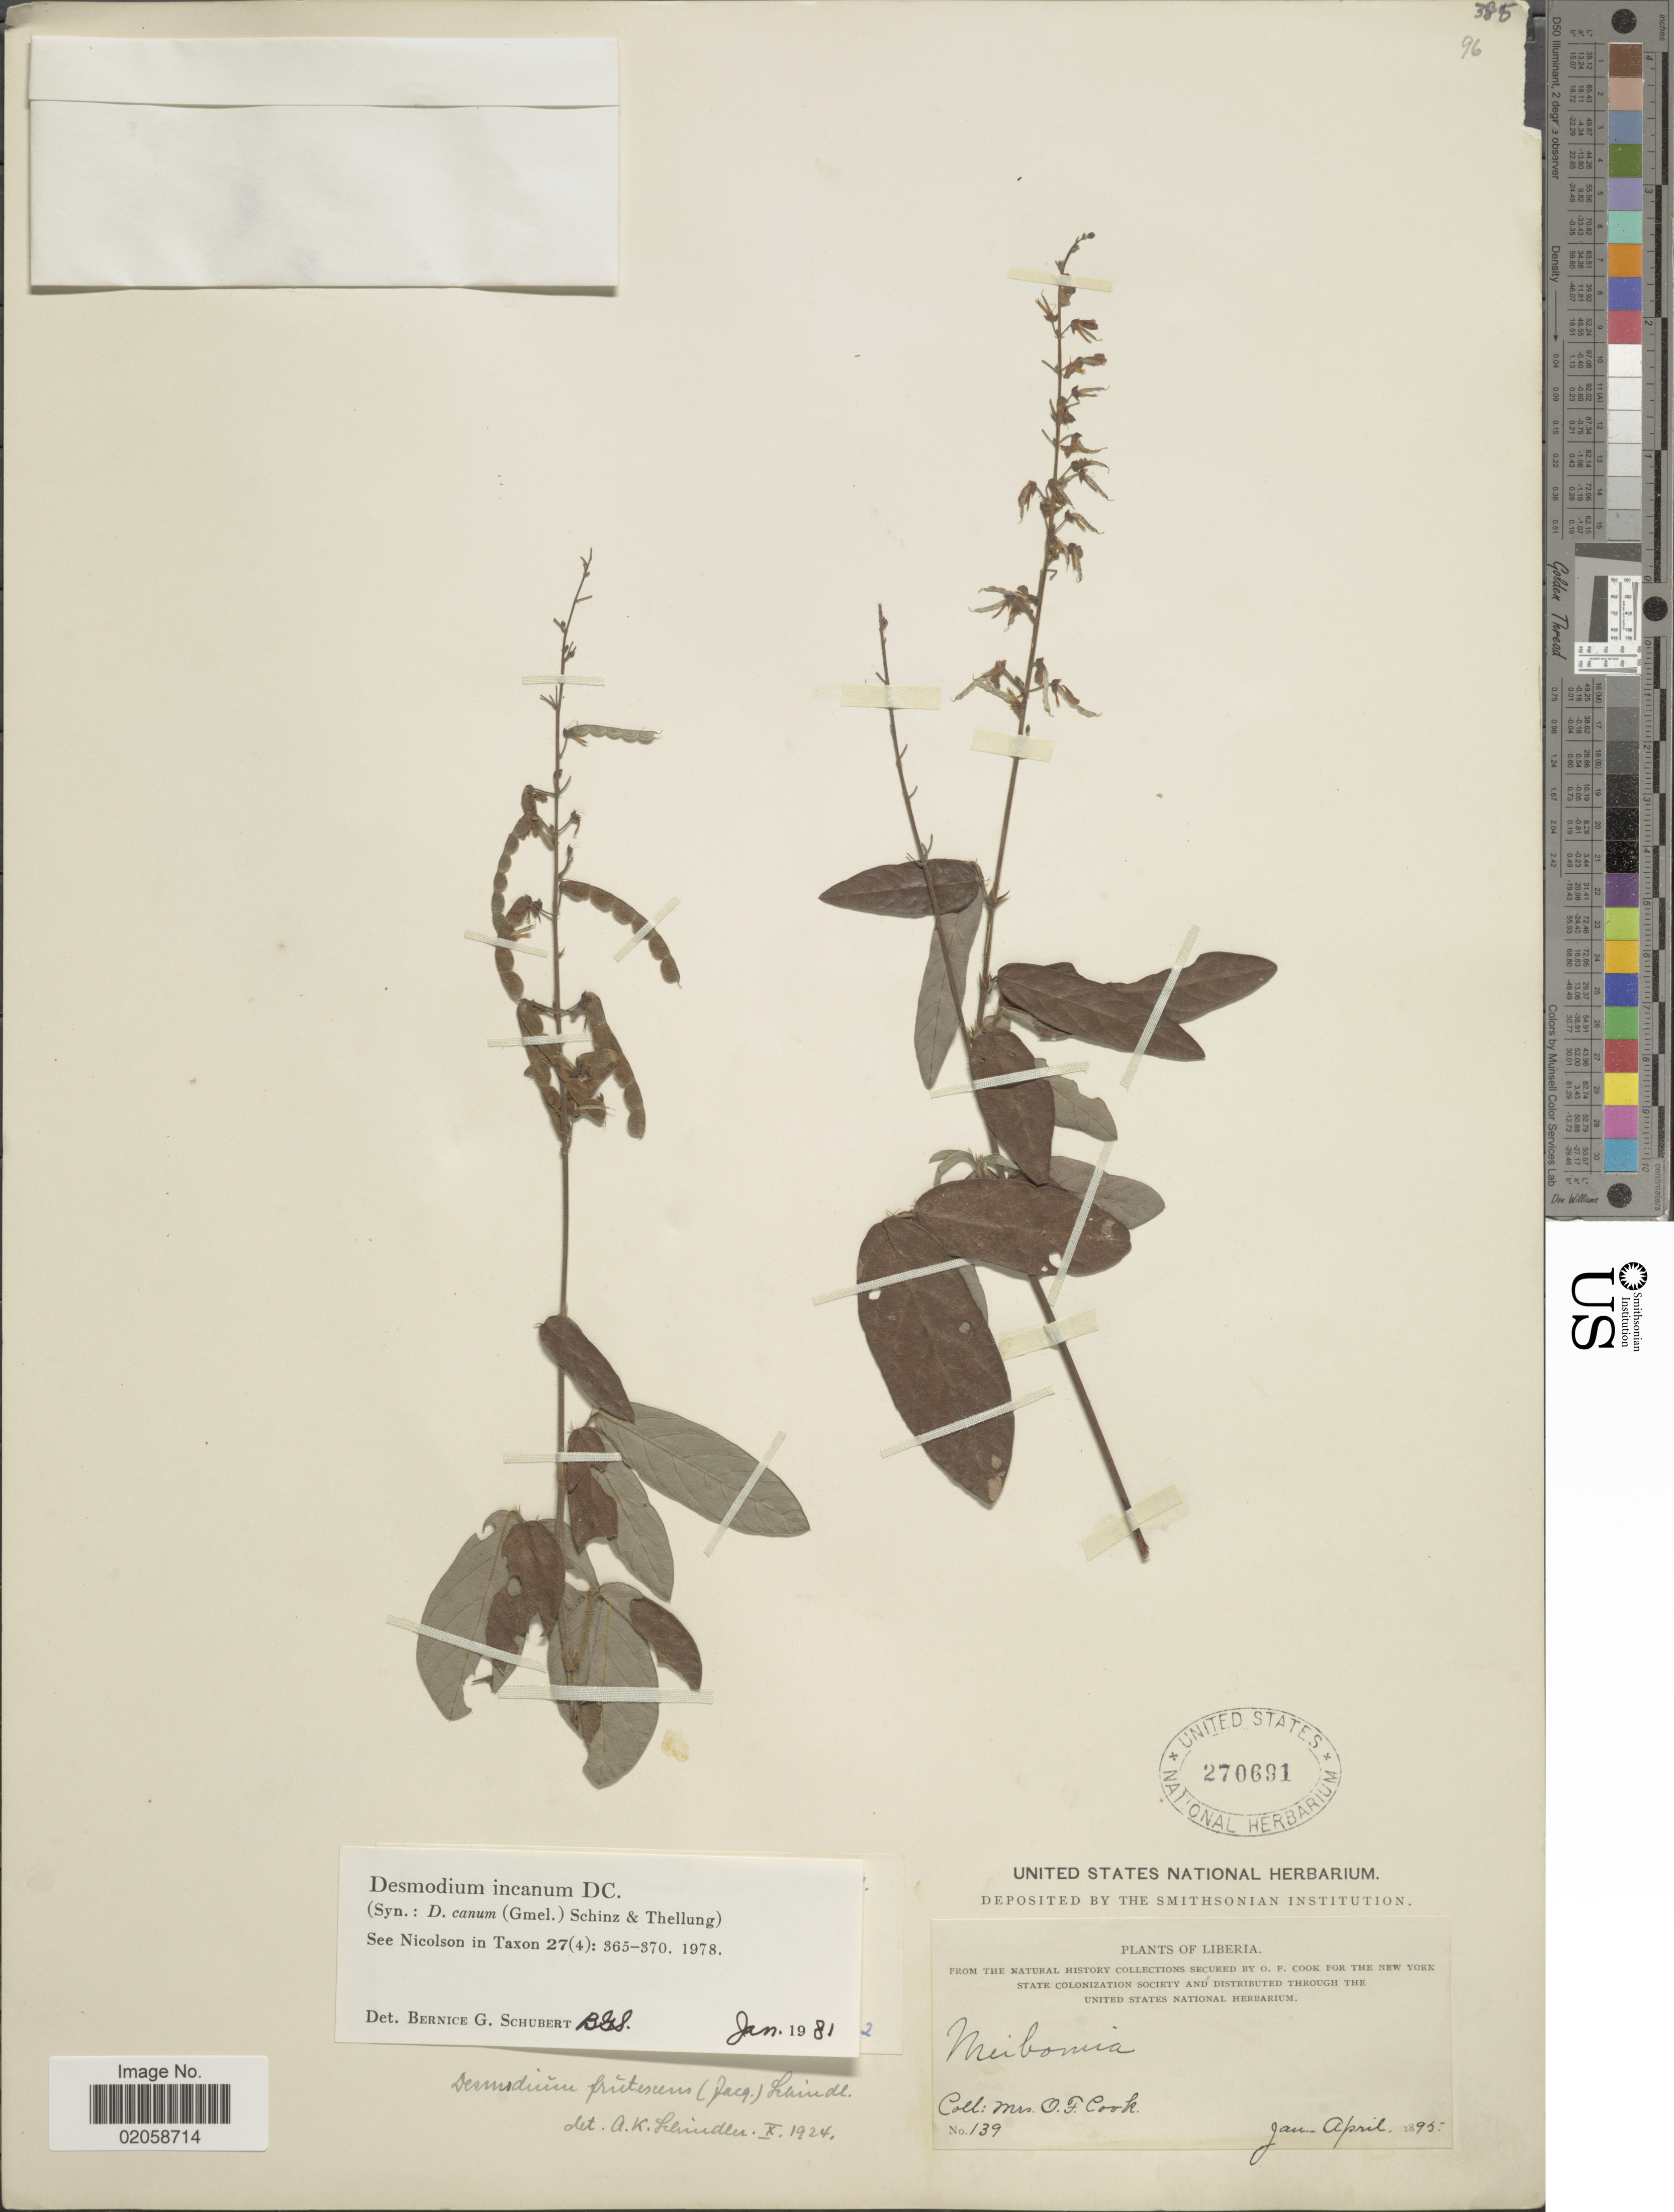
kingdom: Plantae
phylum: Tracheophyta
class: Magnoliopsida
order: Fabales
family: Fabaceae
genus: Desmodium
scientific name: Desmodium incanum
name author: (Sw.) DC.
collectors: Alice C. Cook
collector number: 139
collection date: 1895-01/1895-04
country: Liberia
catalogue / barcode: US 270691